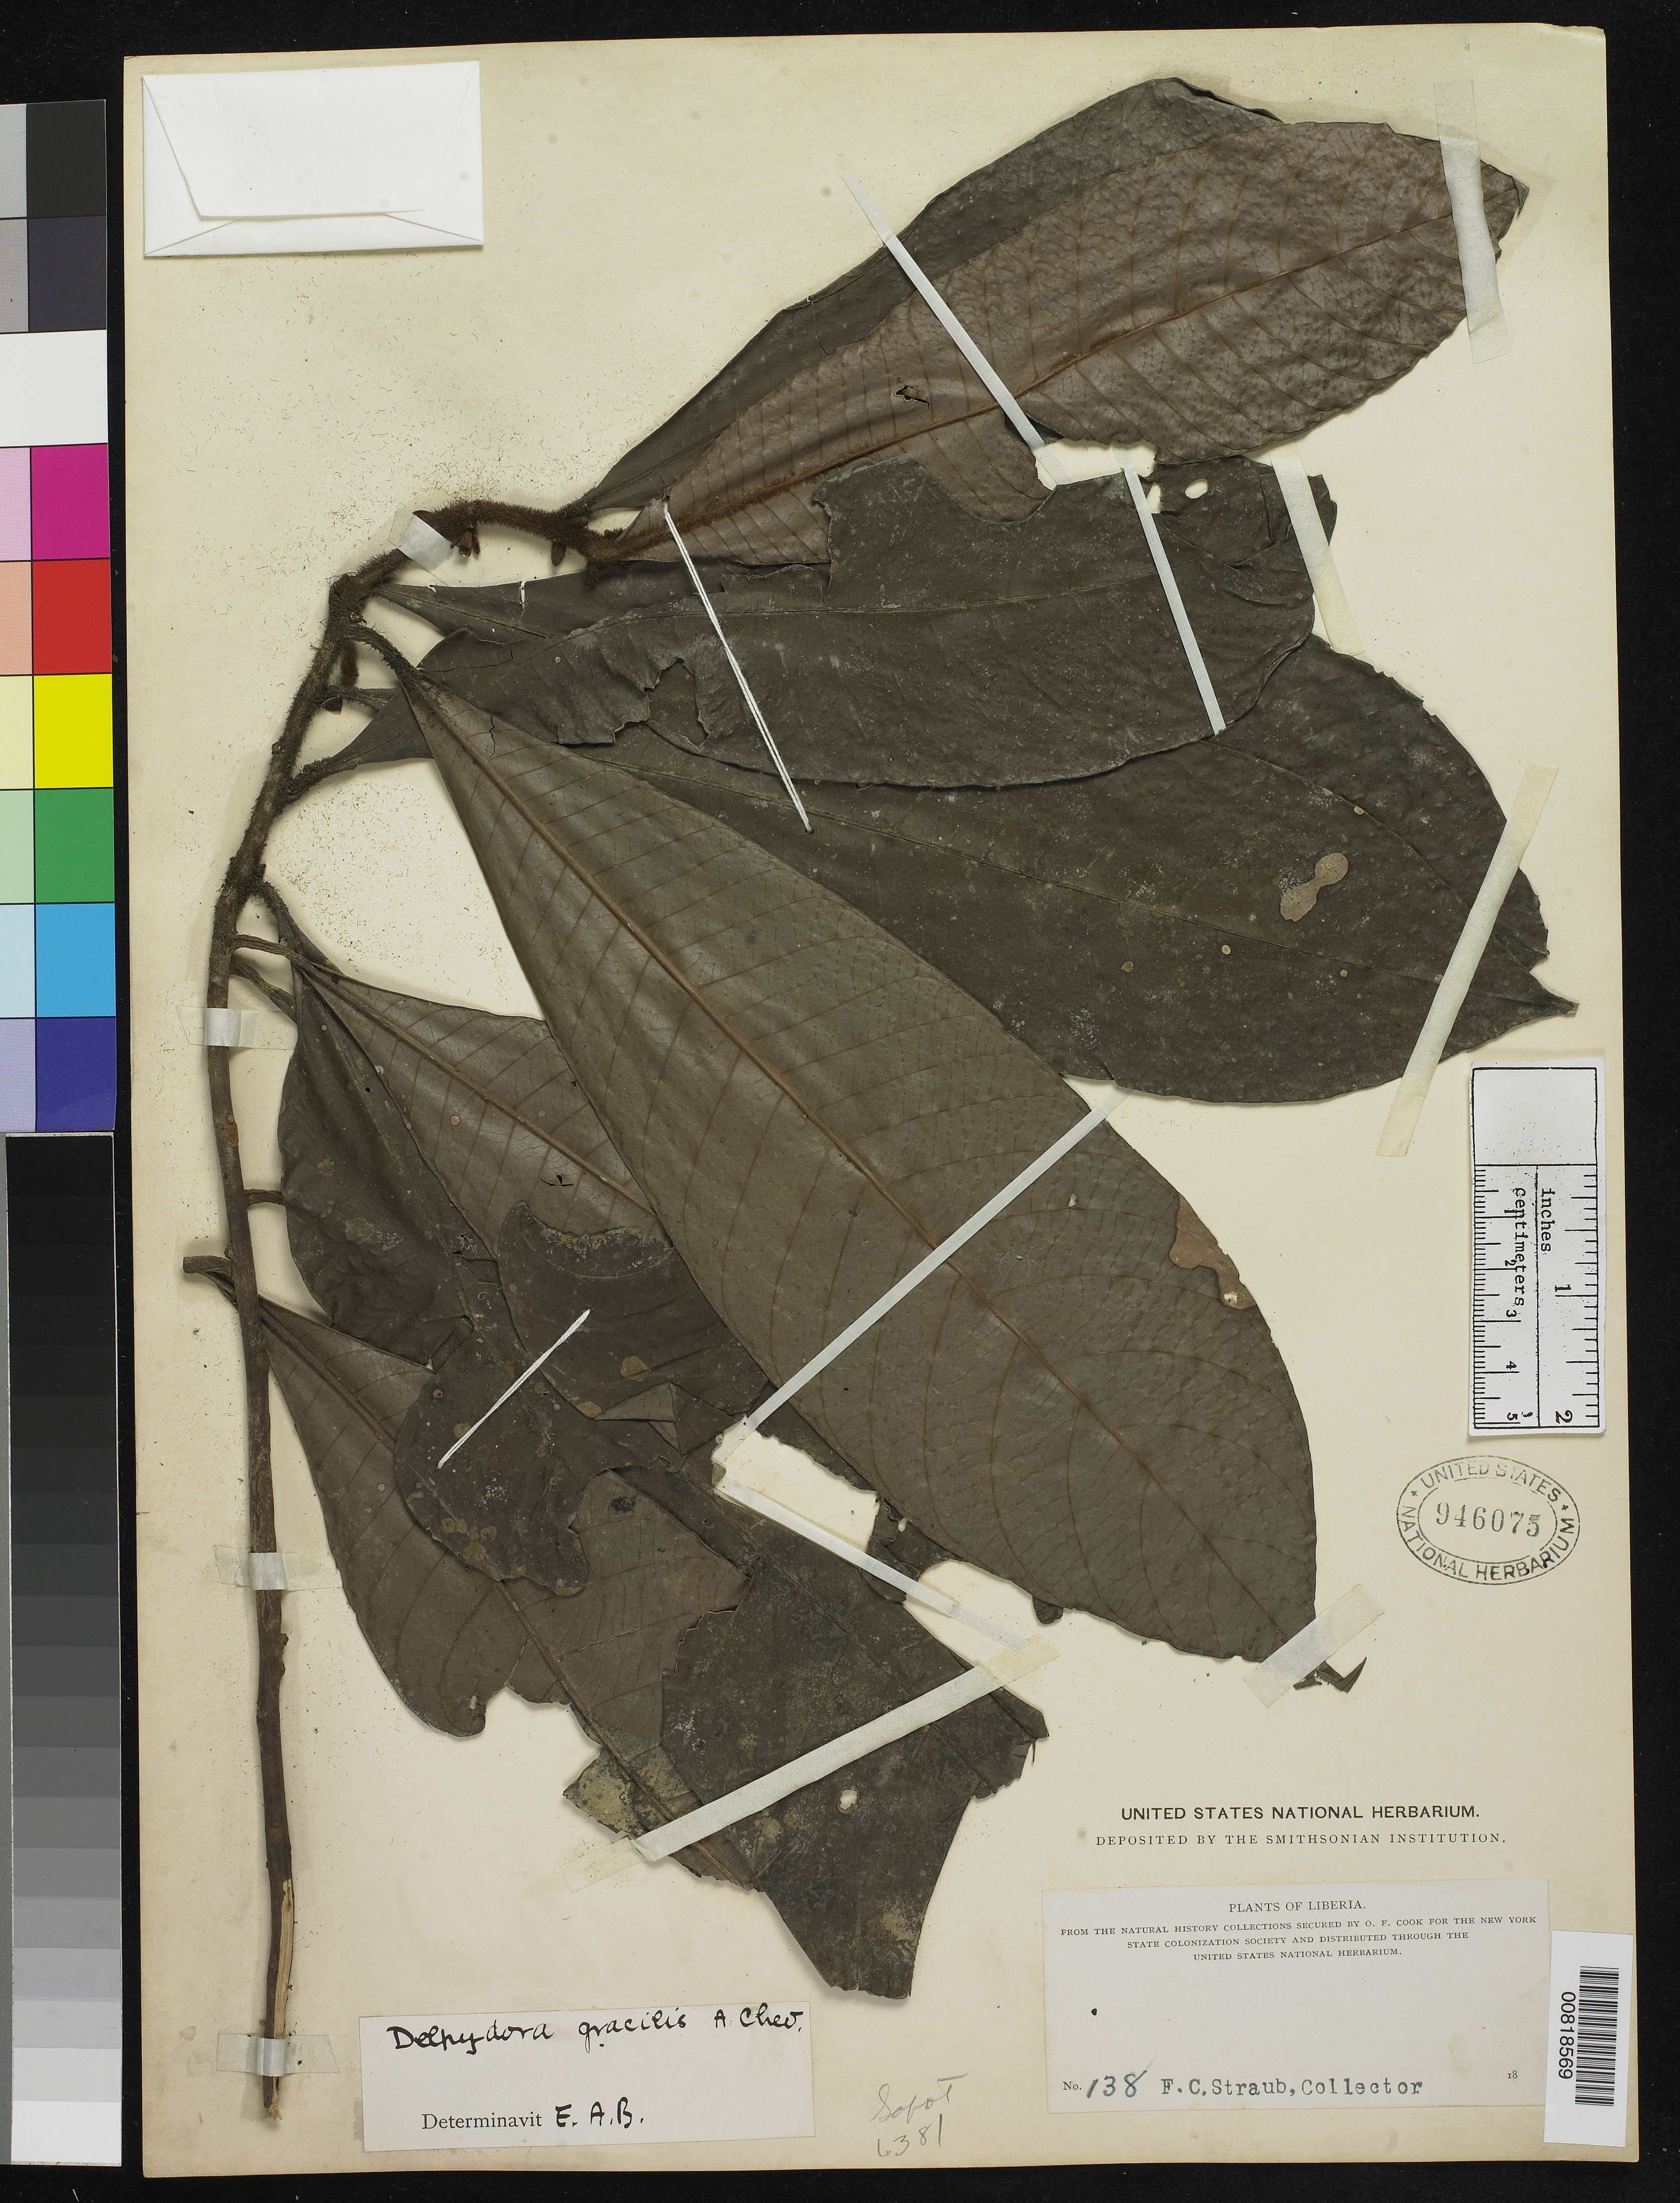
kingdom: Plantae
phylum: Tracheophyta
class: Magnoliopsida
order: Ericales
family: Sapotaceae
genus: Delpydora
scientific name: Delpydora gracilis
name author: A. Chev.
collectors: F. Straub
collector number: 138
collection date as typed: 18--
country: Liberia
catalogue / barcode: US 946075